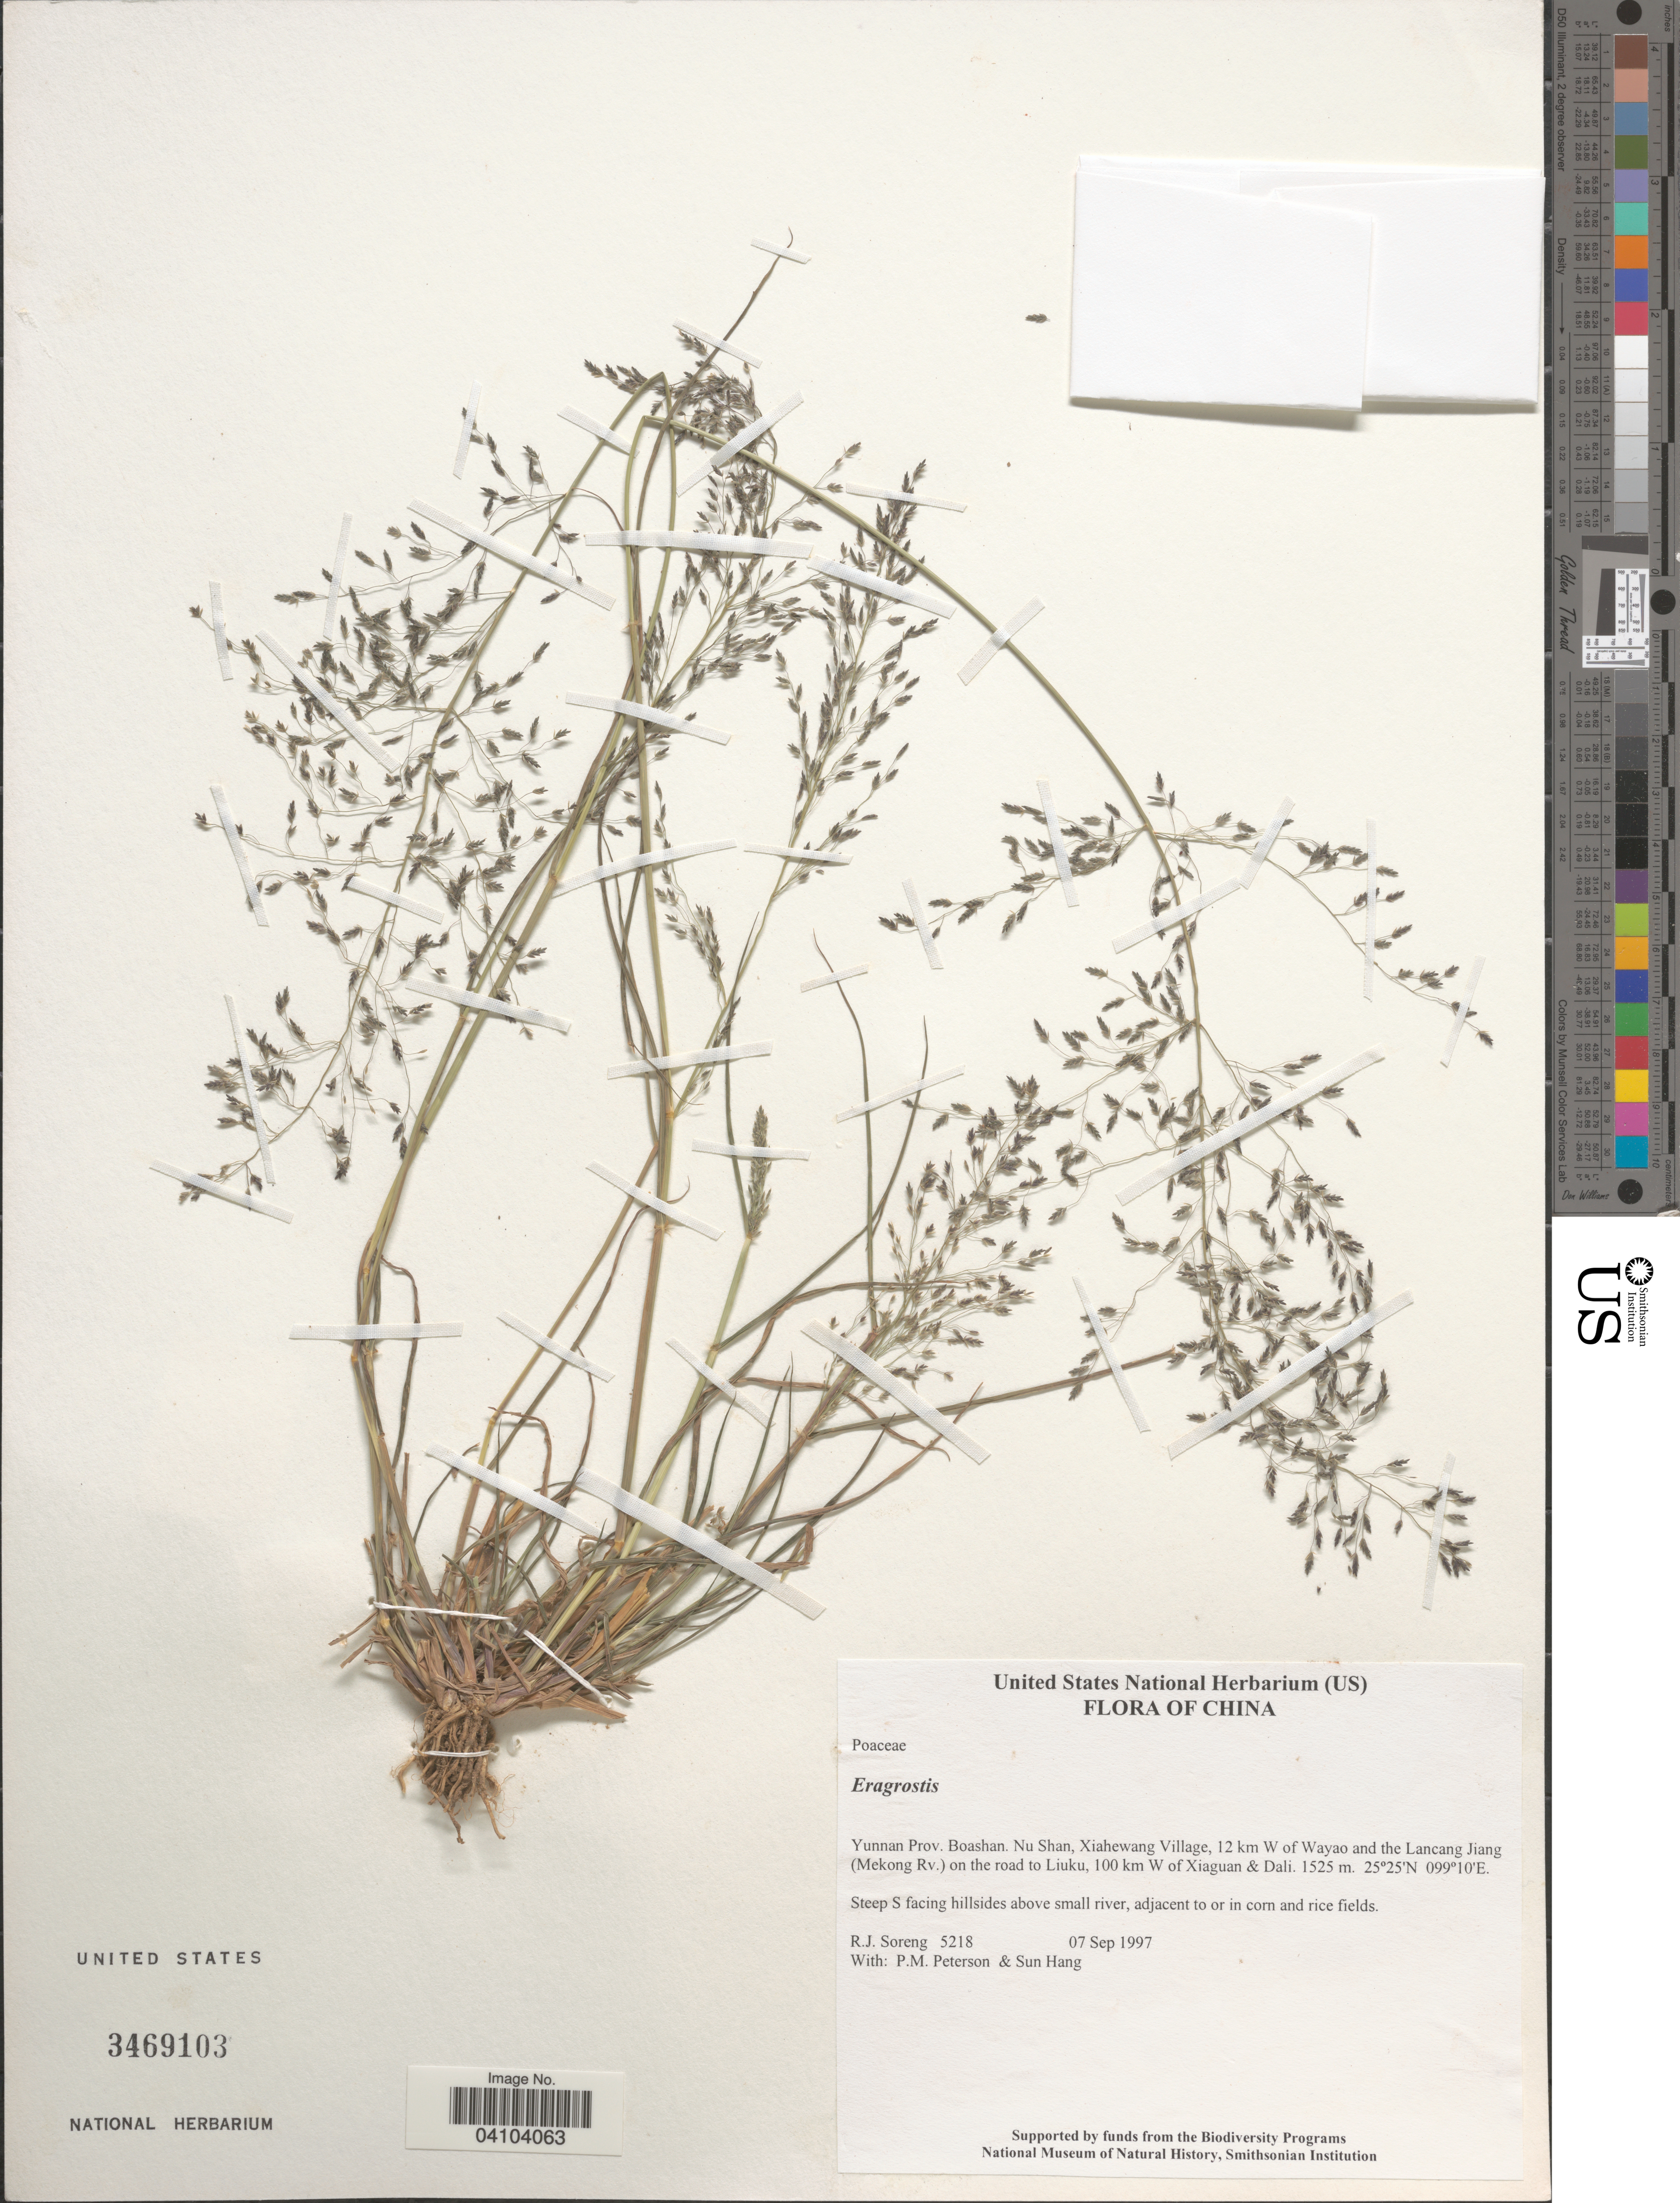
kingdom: Plantae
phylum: Tracheophyta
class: Liliopsida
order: Poales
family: Poaceae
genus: Eragrostis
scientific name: Eragrostis sp.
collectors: R. J. Soreng, P. M. Peterson & Sun Hang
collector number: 5218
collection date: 1997-09-07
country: China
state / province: Yunnan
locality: Prov. Boashan. Nu Shan, Xiahewang Village, 12 km W of Wayao and the Lancang Jiang (Mekong Rv.) on the road to Liuku, 100 km W of Xiaguan & Dali.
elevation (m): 1525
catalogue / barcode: US 3469103